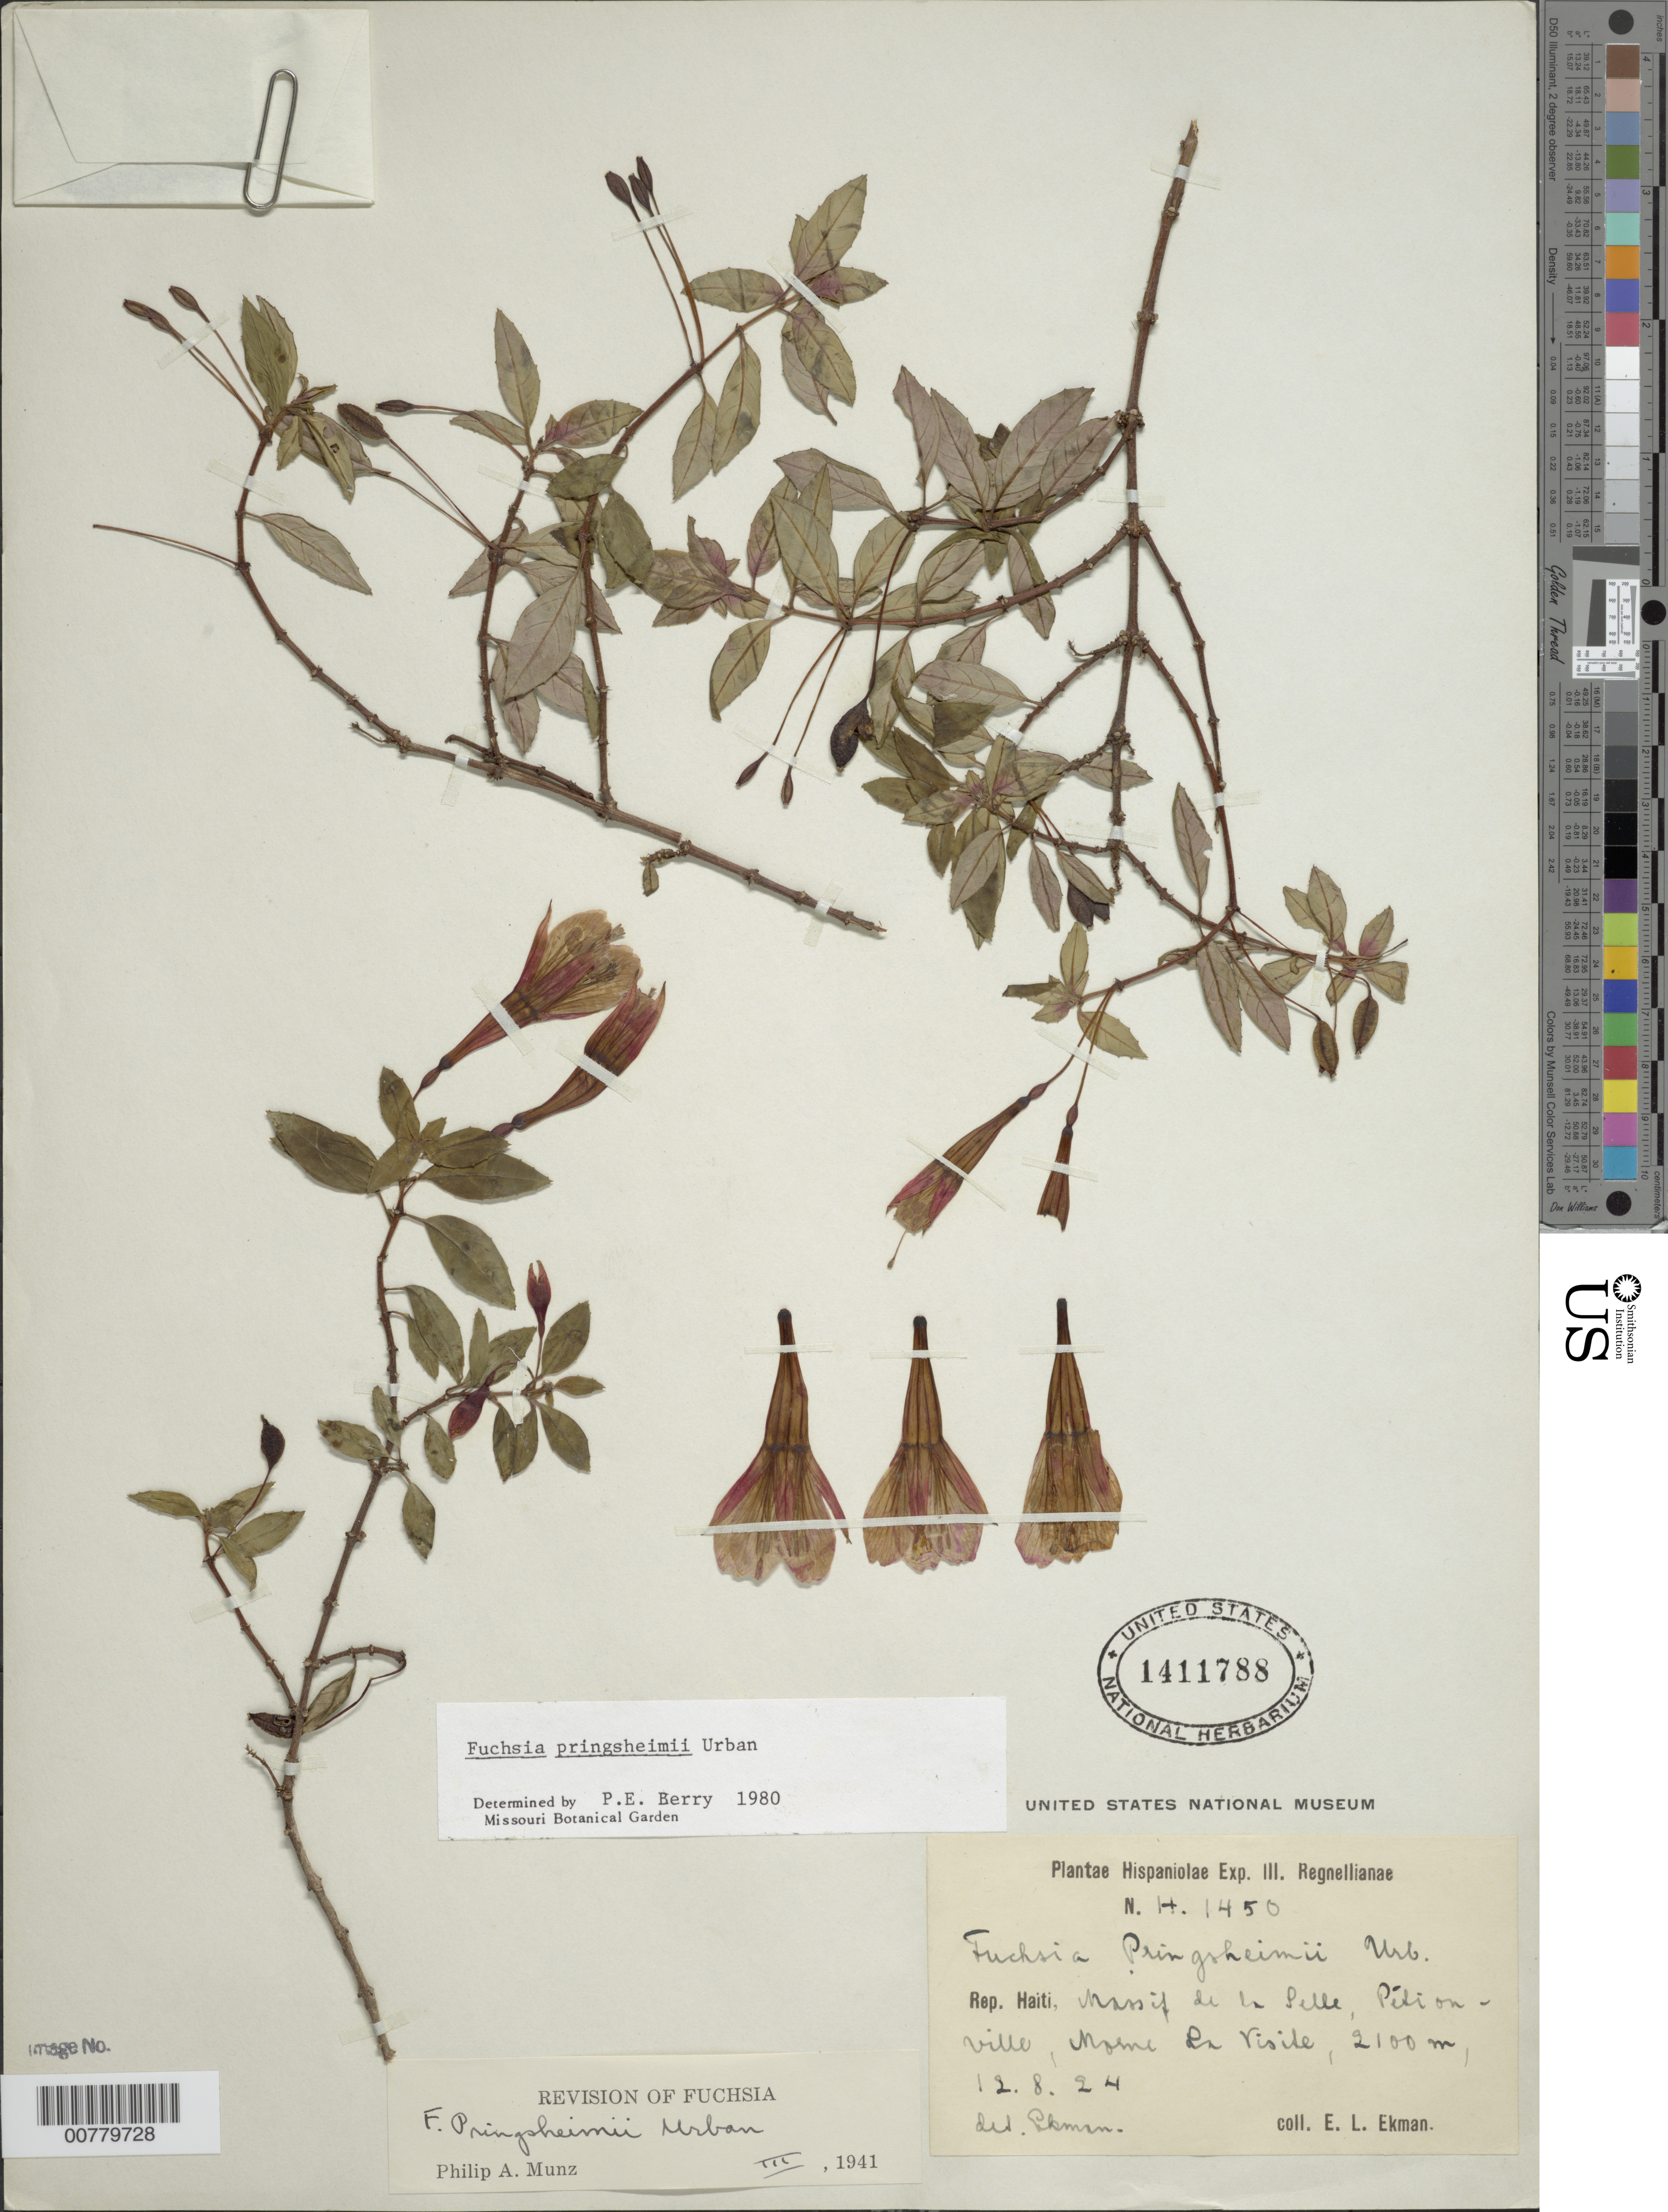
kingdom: Plantae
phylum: Tracheophyta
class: Magnoliopsida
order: Myrtales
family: Onagraceae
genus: Fuchsia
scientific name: Fuchsia triphylla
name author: L.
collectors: E. L. Ekman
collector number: H 1450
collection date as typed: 12 Aug 1924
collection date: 1924-08-12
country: Haiti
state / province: Ouest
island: Hispaniola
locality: Massif de la Selle, Pétionville, Morne La Visite.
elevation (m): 2100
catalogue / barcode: US 1411788